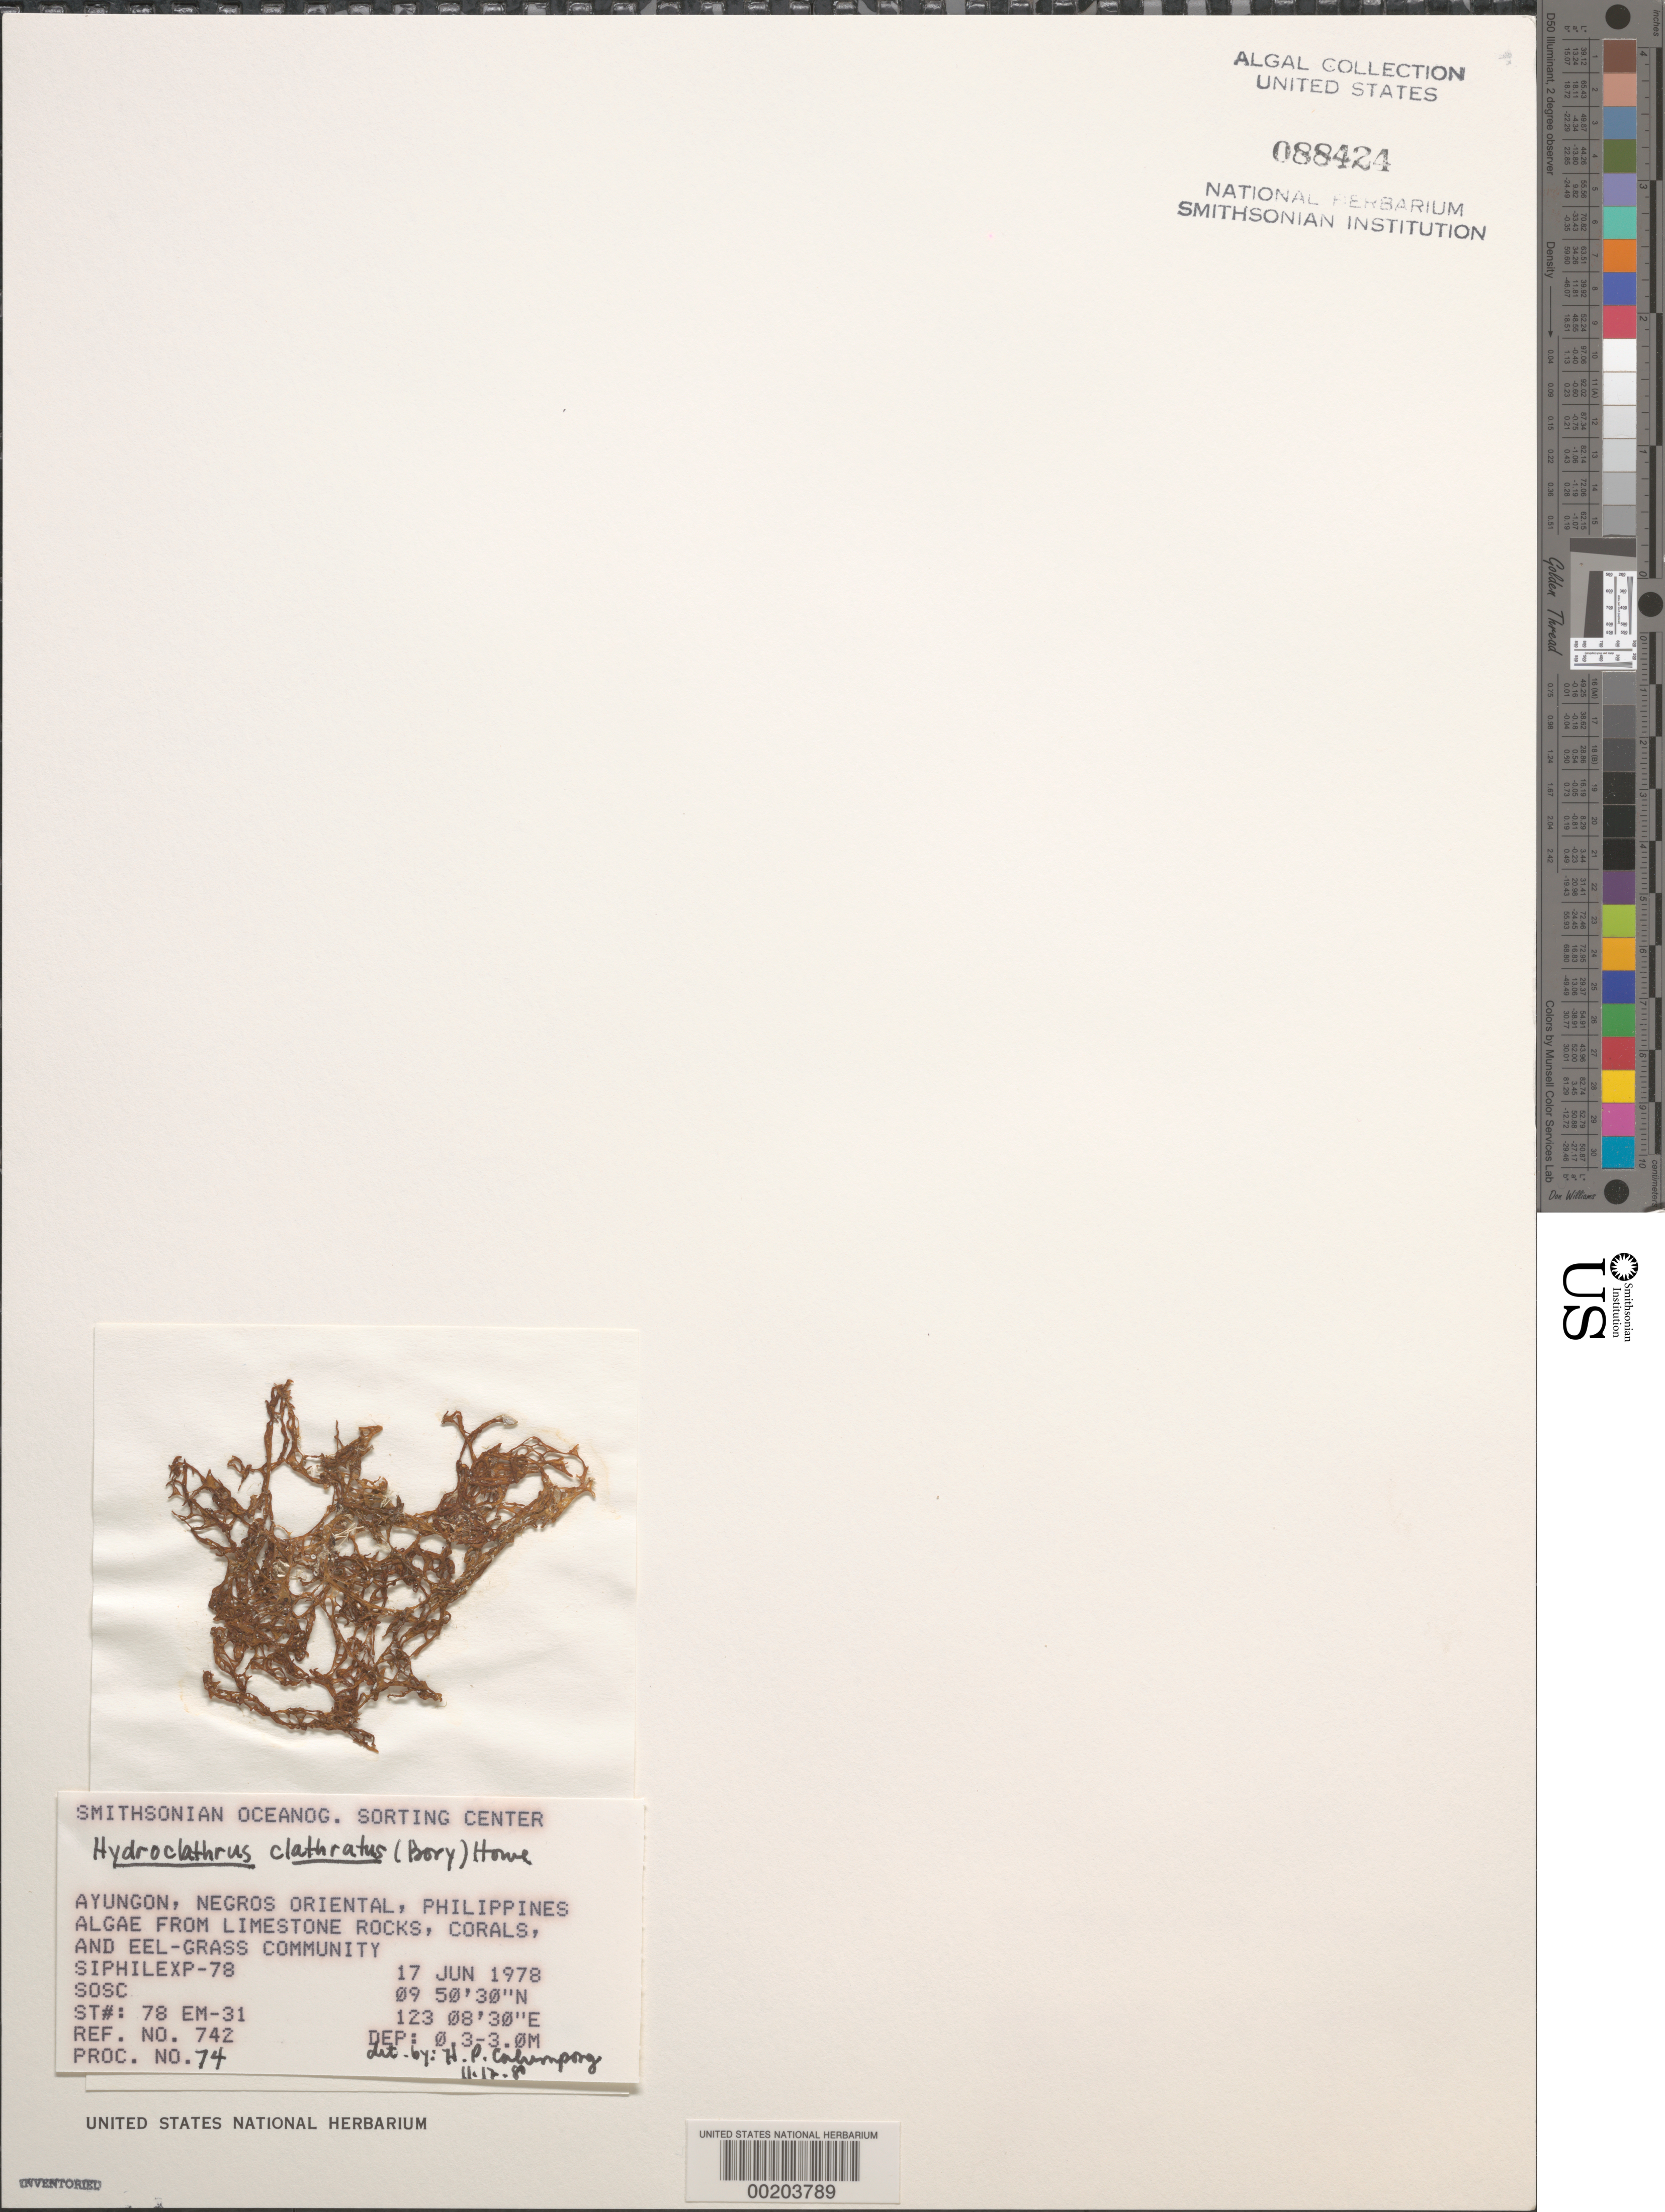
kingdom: Chromista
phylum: Ochrophyta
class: Phaeophyceae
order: Scytosiphonales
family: Scytosiphonaceae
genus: Hydroclathrus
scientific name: Hydroclathrus clathratus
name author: (C. Agardh) M. Howe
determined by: Calumpong, H. P.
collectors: SOSC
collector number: Station 78 Em-31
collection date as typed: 17 Jun 1978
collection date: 1978-06-17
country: Philippines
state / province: Central Visayas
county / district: Negros Oriental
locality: Ayungon, negros oriental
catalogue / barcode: US 88424